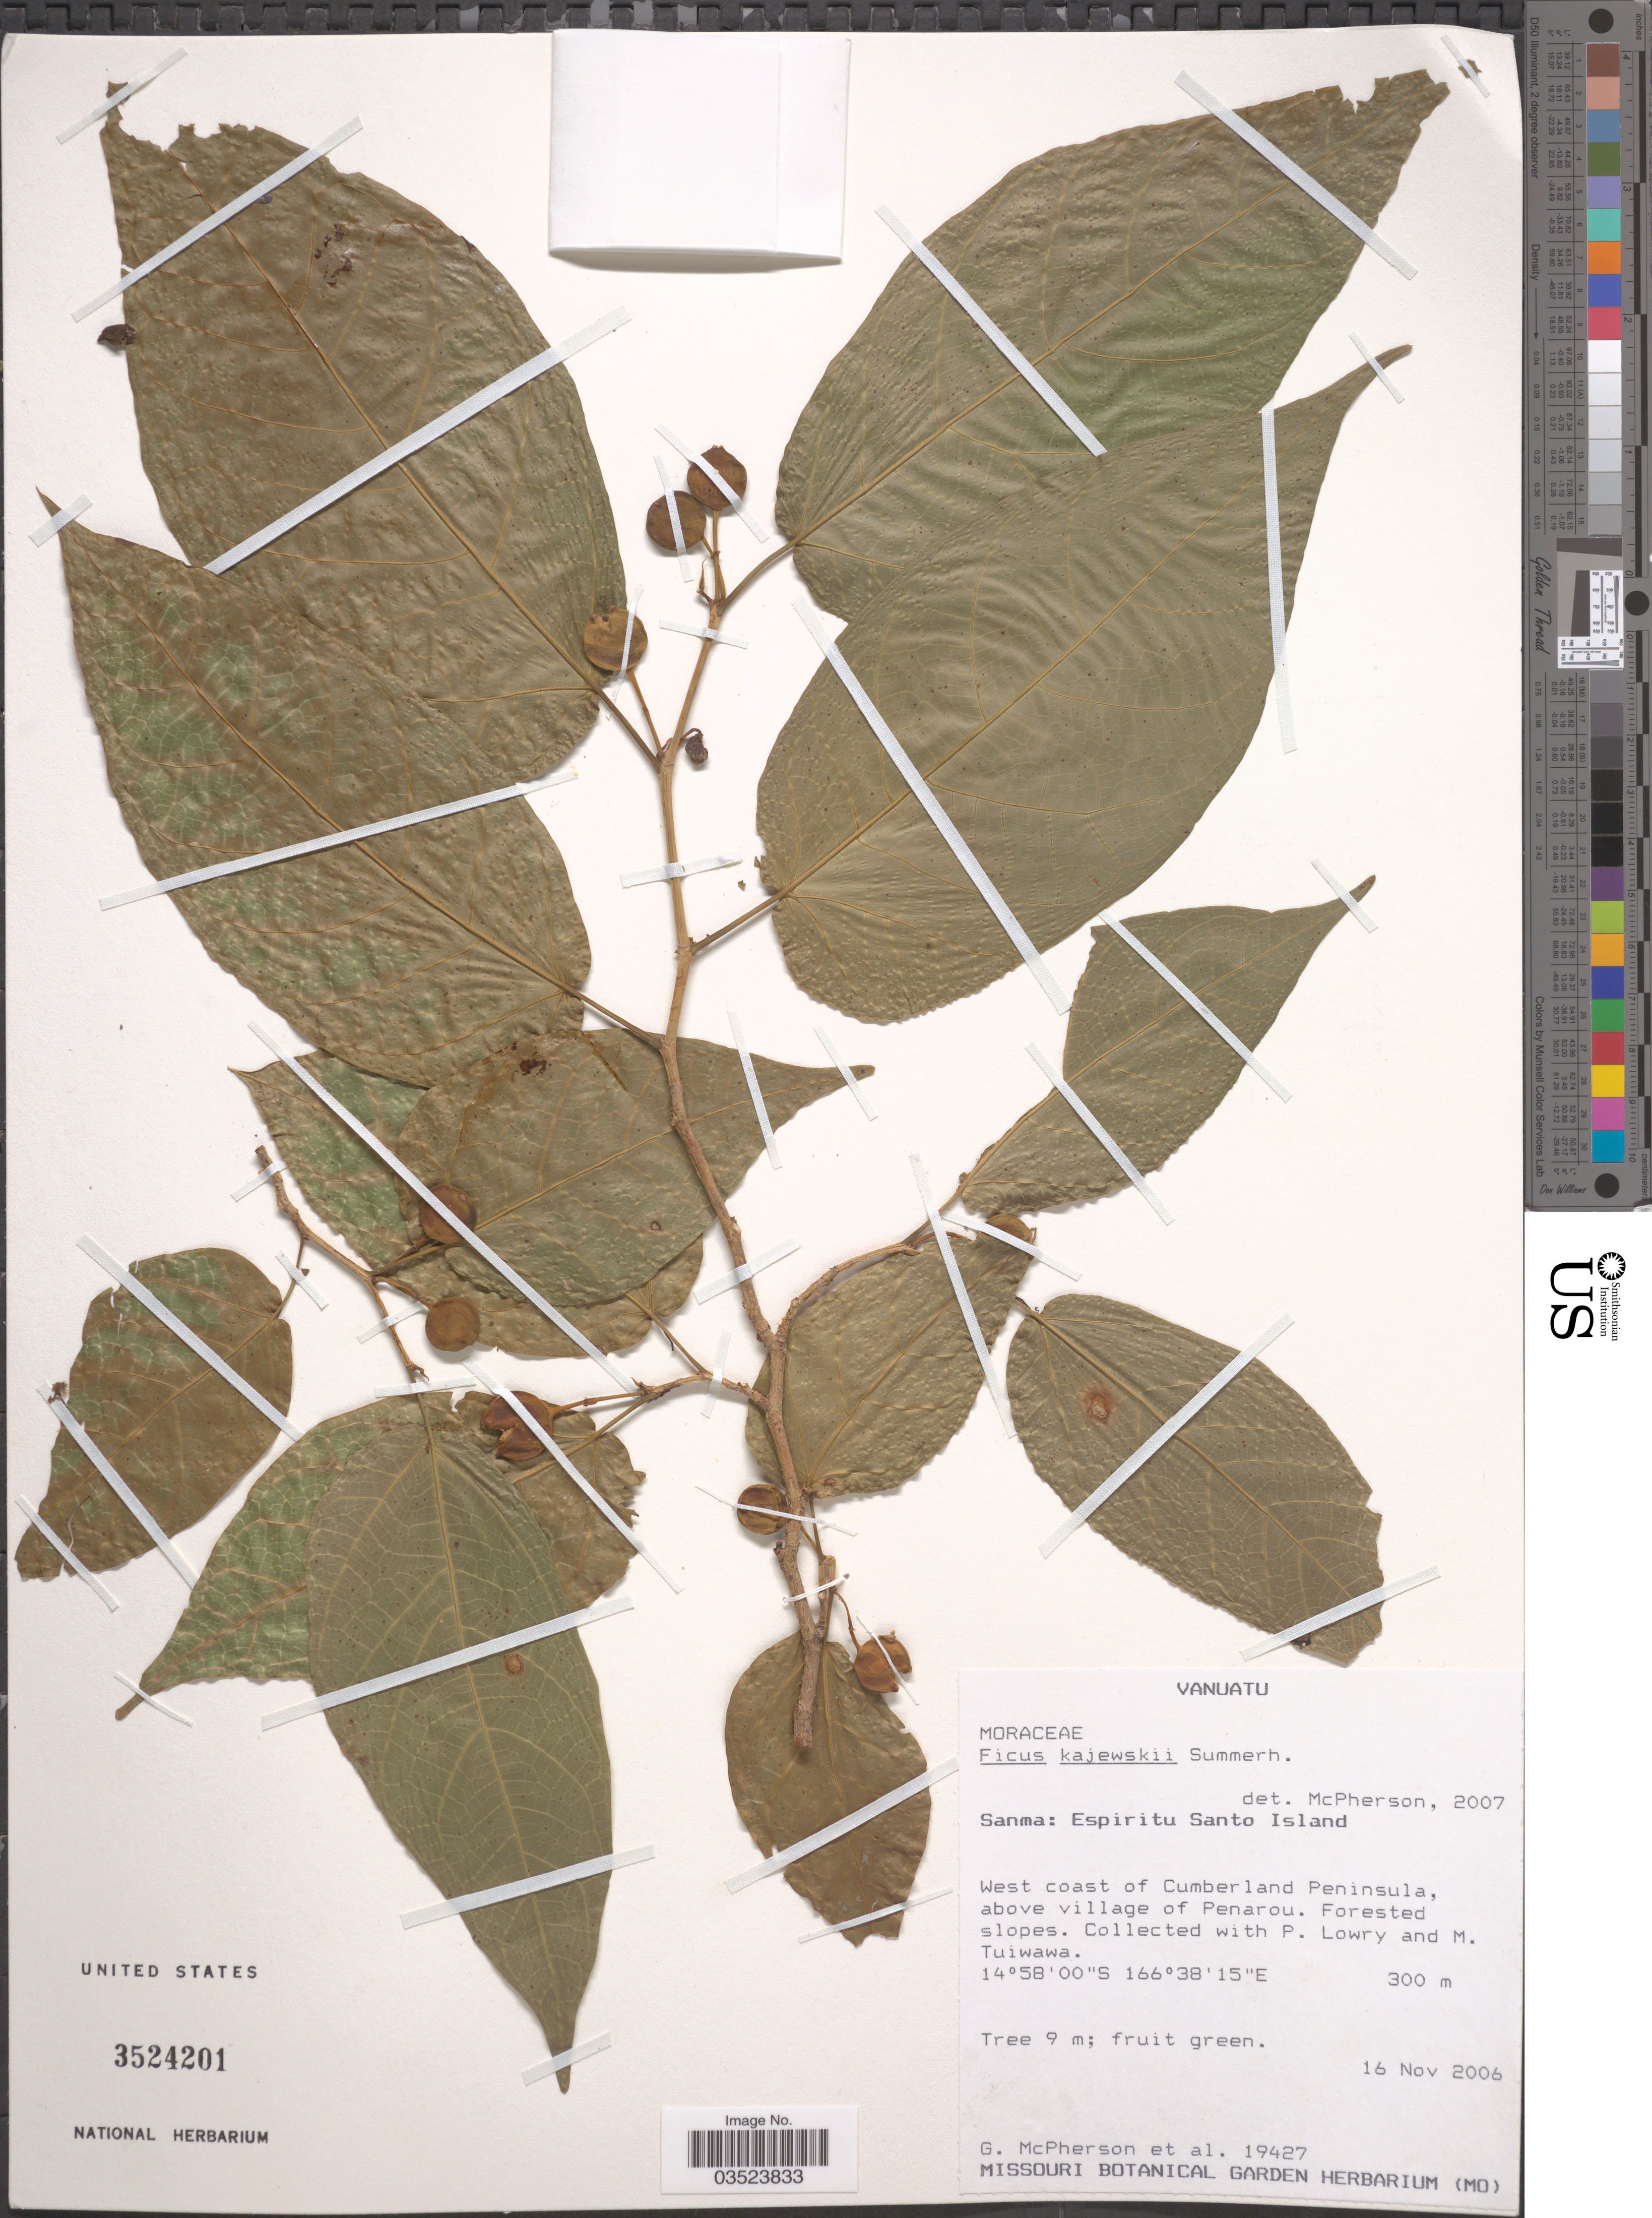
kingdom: Plantae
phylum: Tracheophyta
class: Magnoliopsida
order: Rosales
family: Moraceae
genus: Ficus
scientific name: Ficus kajewskii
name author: Summerh.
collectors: G. McPherson, P. Lowry & M. Tuiwawa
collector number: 19427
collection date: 2006-11-16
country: Vanuatu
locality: Sanma: Espiritu Santo Island. West coast of Cumberland Peninsula, above village of Penarou.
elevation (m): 300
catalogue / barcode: US 3524201